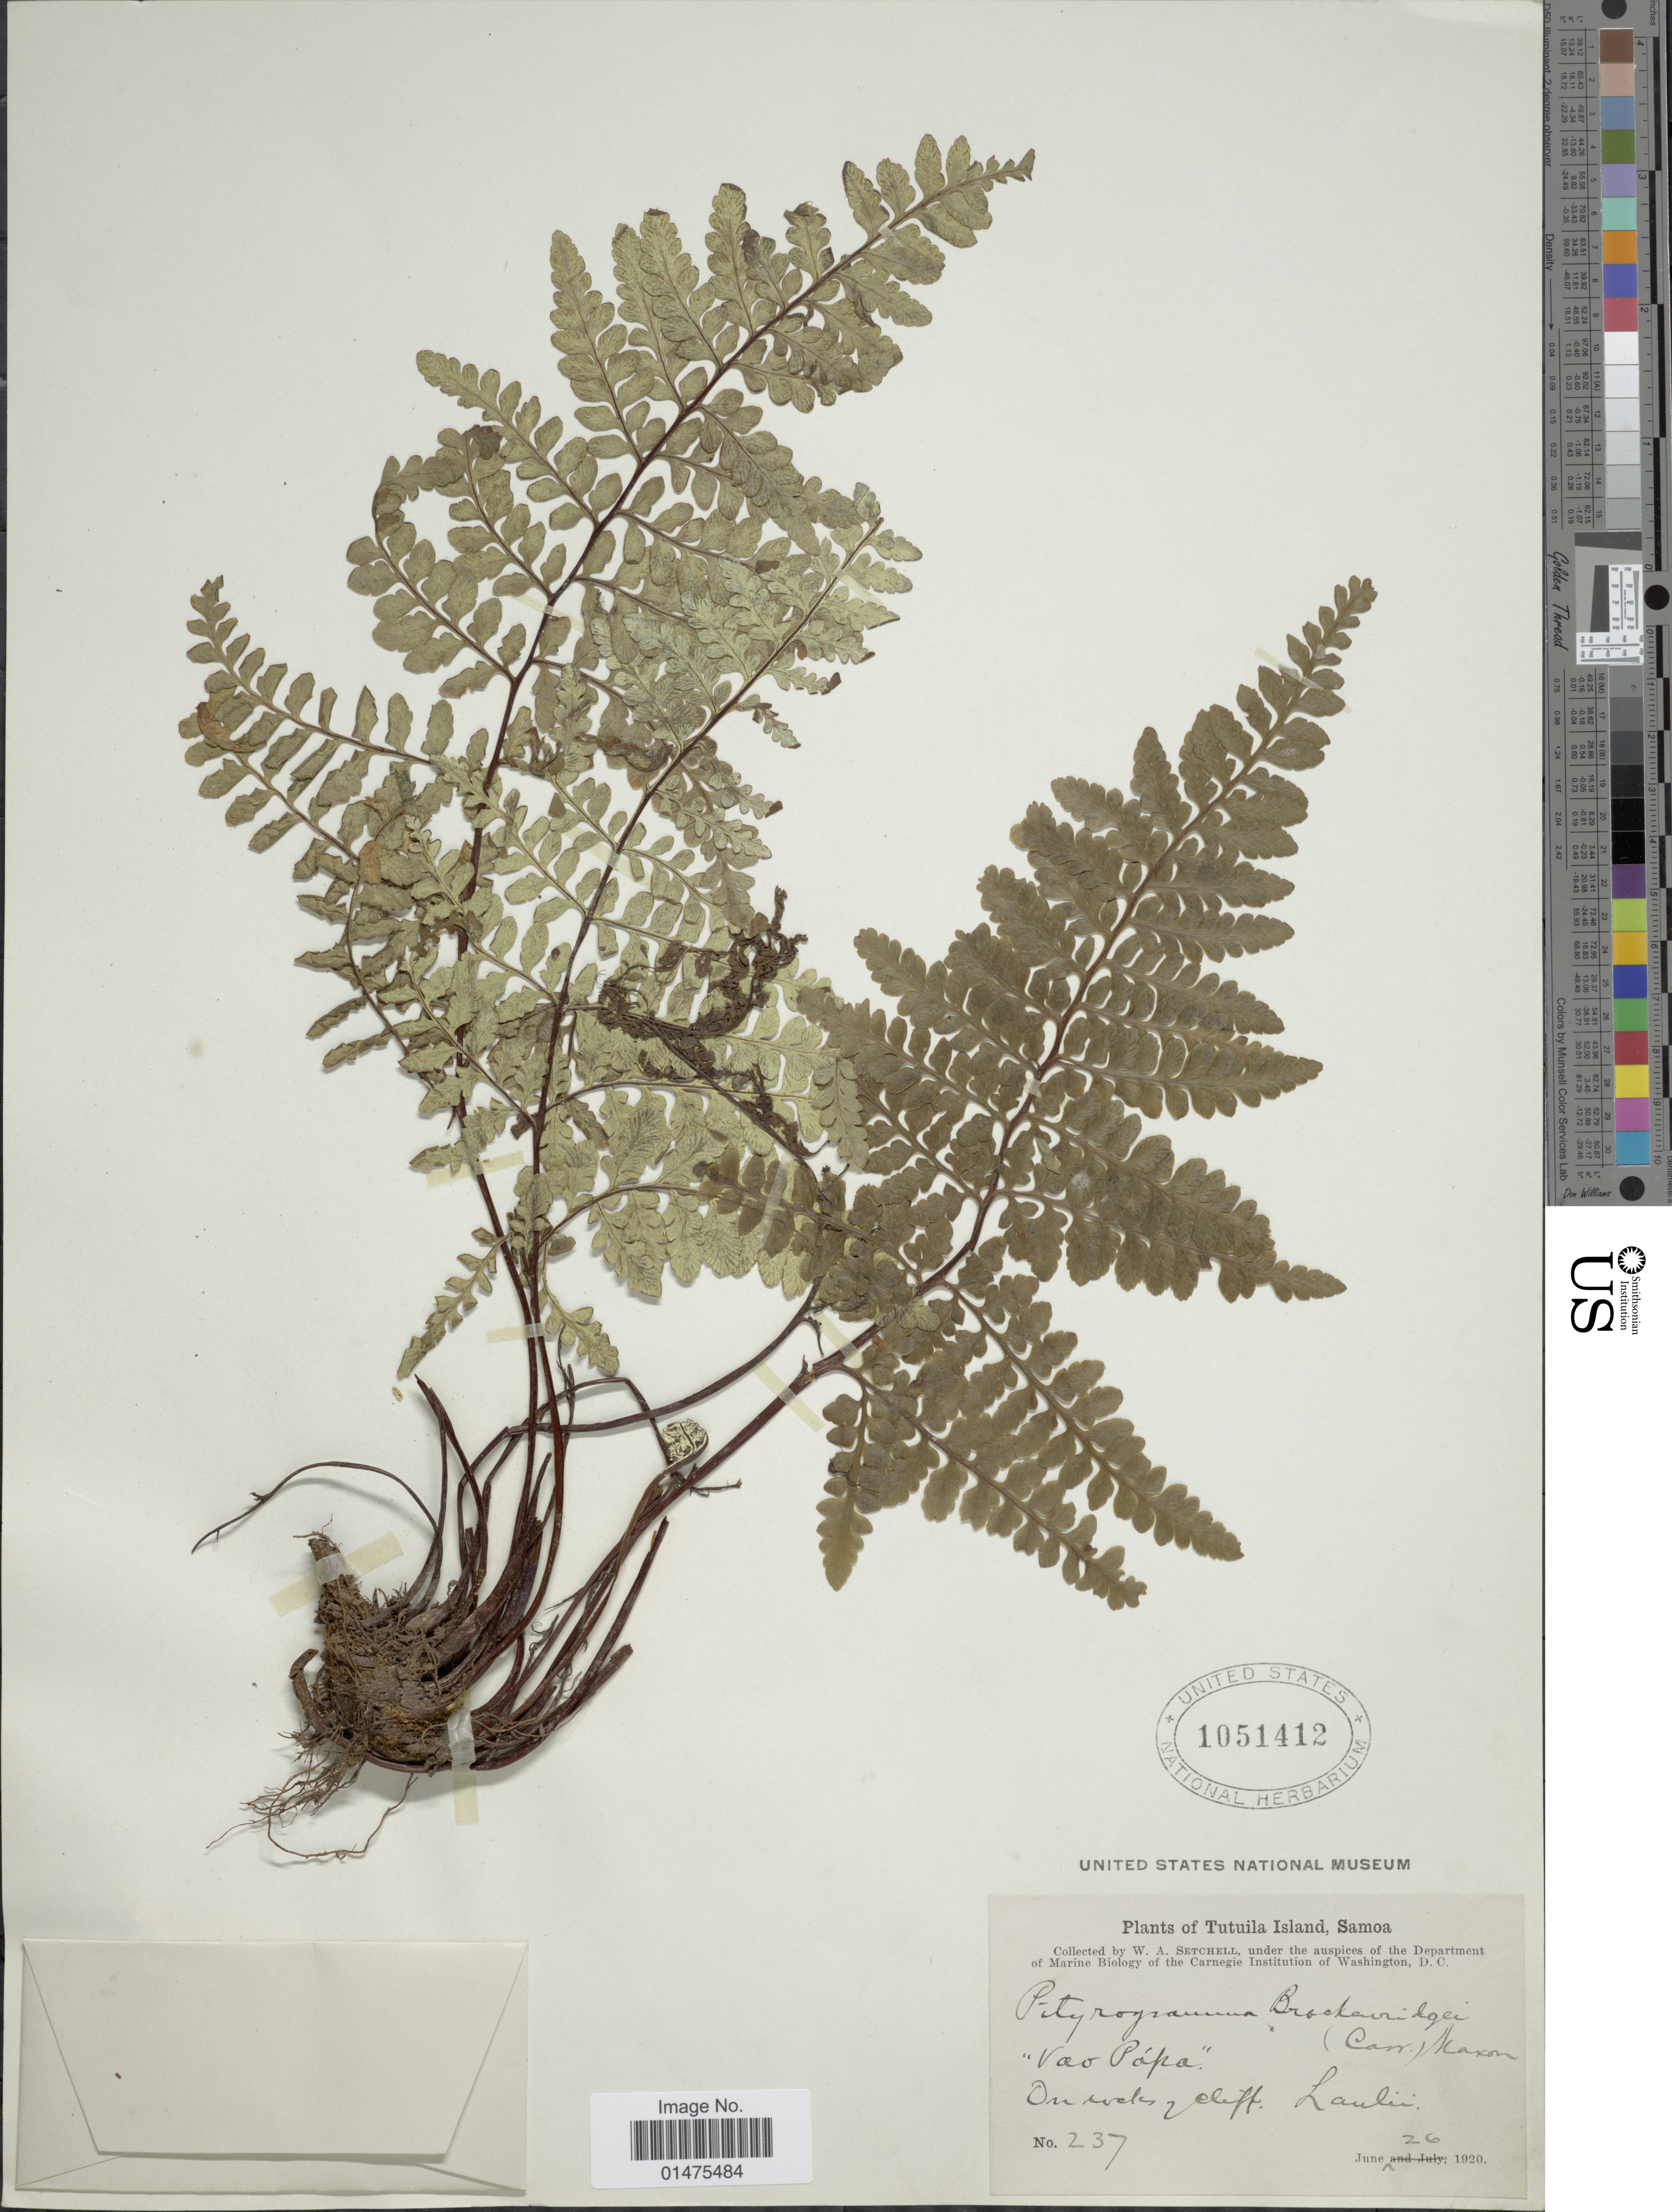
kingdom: Plantae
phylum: Tracheophyta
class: Polypodiopsida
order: Polypodiales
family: Pteridaceae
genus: Pityrogramma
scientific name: Pityrogramma chrysophylla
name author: (Sw.) Link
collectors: W. Setchell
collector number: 237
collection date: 1920-06-26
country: American Samoa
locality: Tutuila Island, Samoa, 'Vao Pópa', On rocks cliff, Laulin [interpreted]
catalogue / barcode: US 1051412